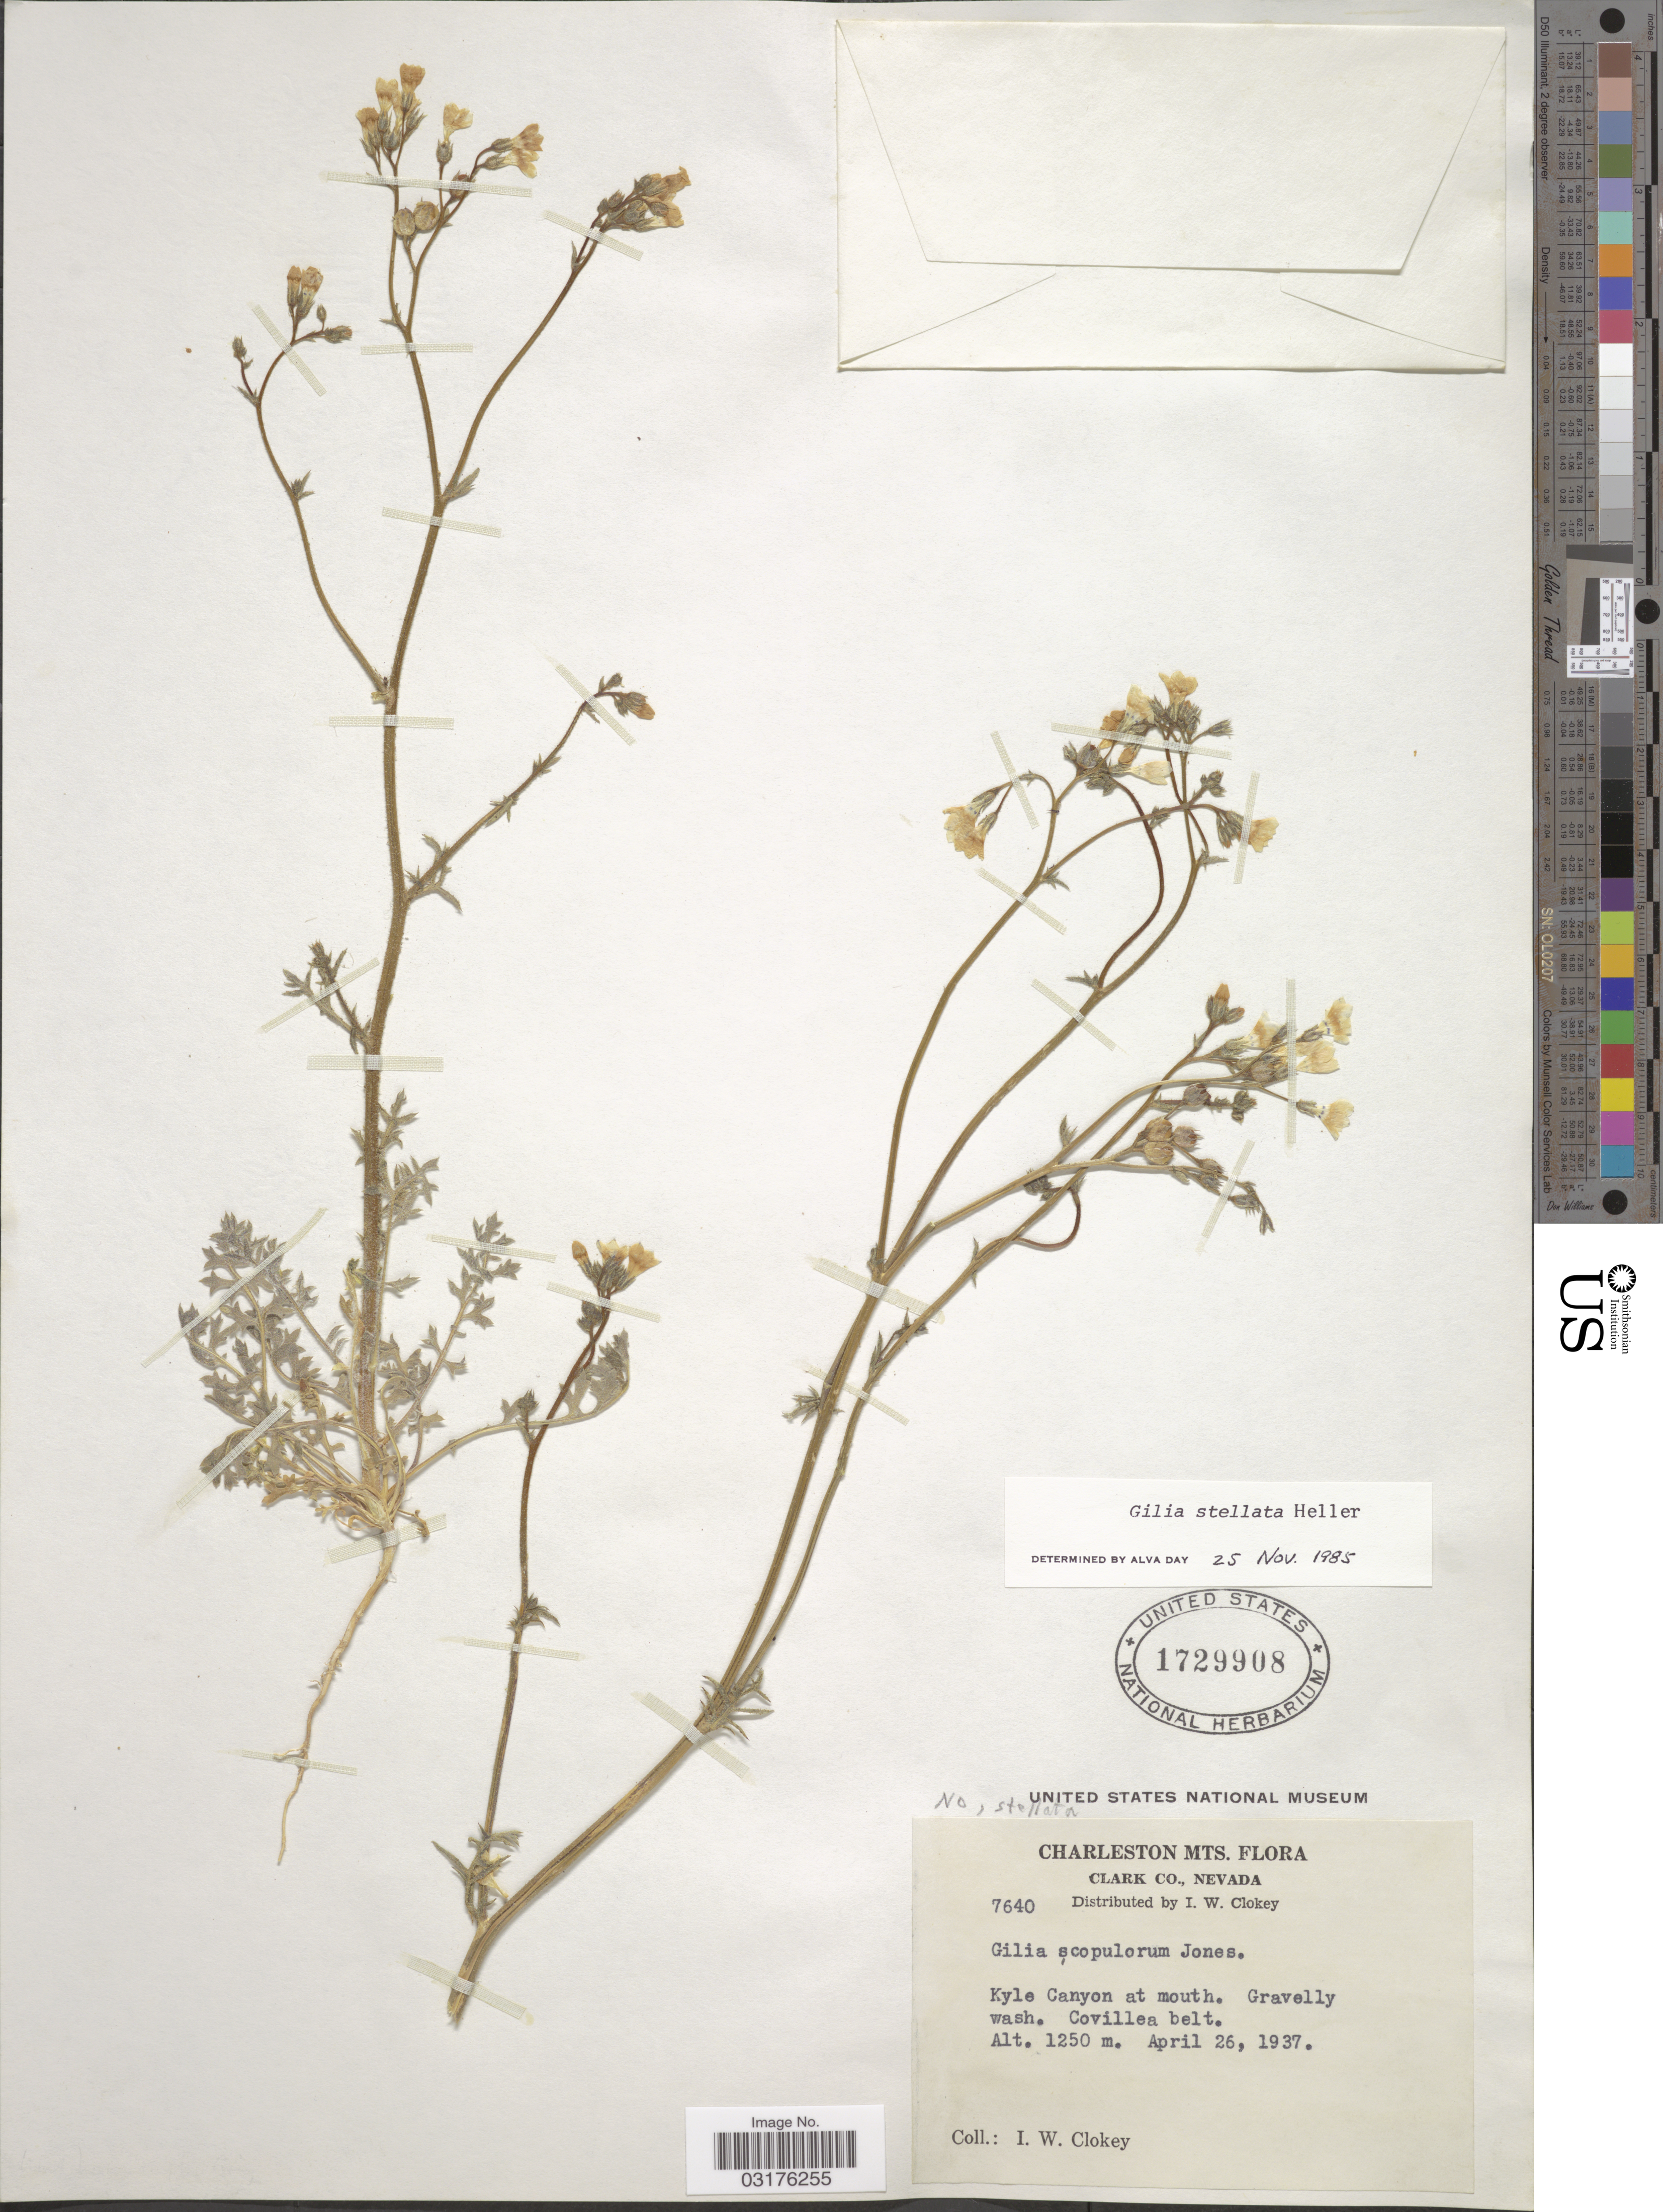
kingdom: Plantae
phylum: Tracheophyta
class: Magnoliopsida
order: Ericales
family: Polemoniaceae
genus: Gilia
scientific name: Gilia stellata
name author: A. Heller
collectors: I. W. Clokey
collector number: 7640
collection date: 1937-04-26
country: United States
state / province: Nevada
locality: Charleston Mts., Clark Co., Kyle Canyon at mouth.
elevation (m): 1250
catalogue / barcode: US 1729908